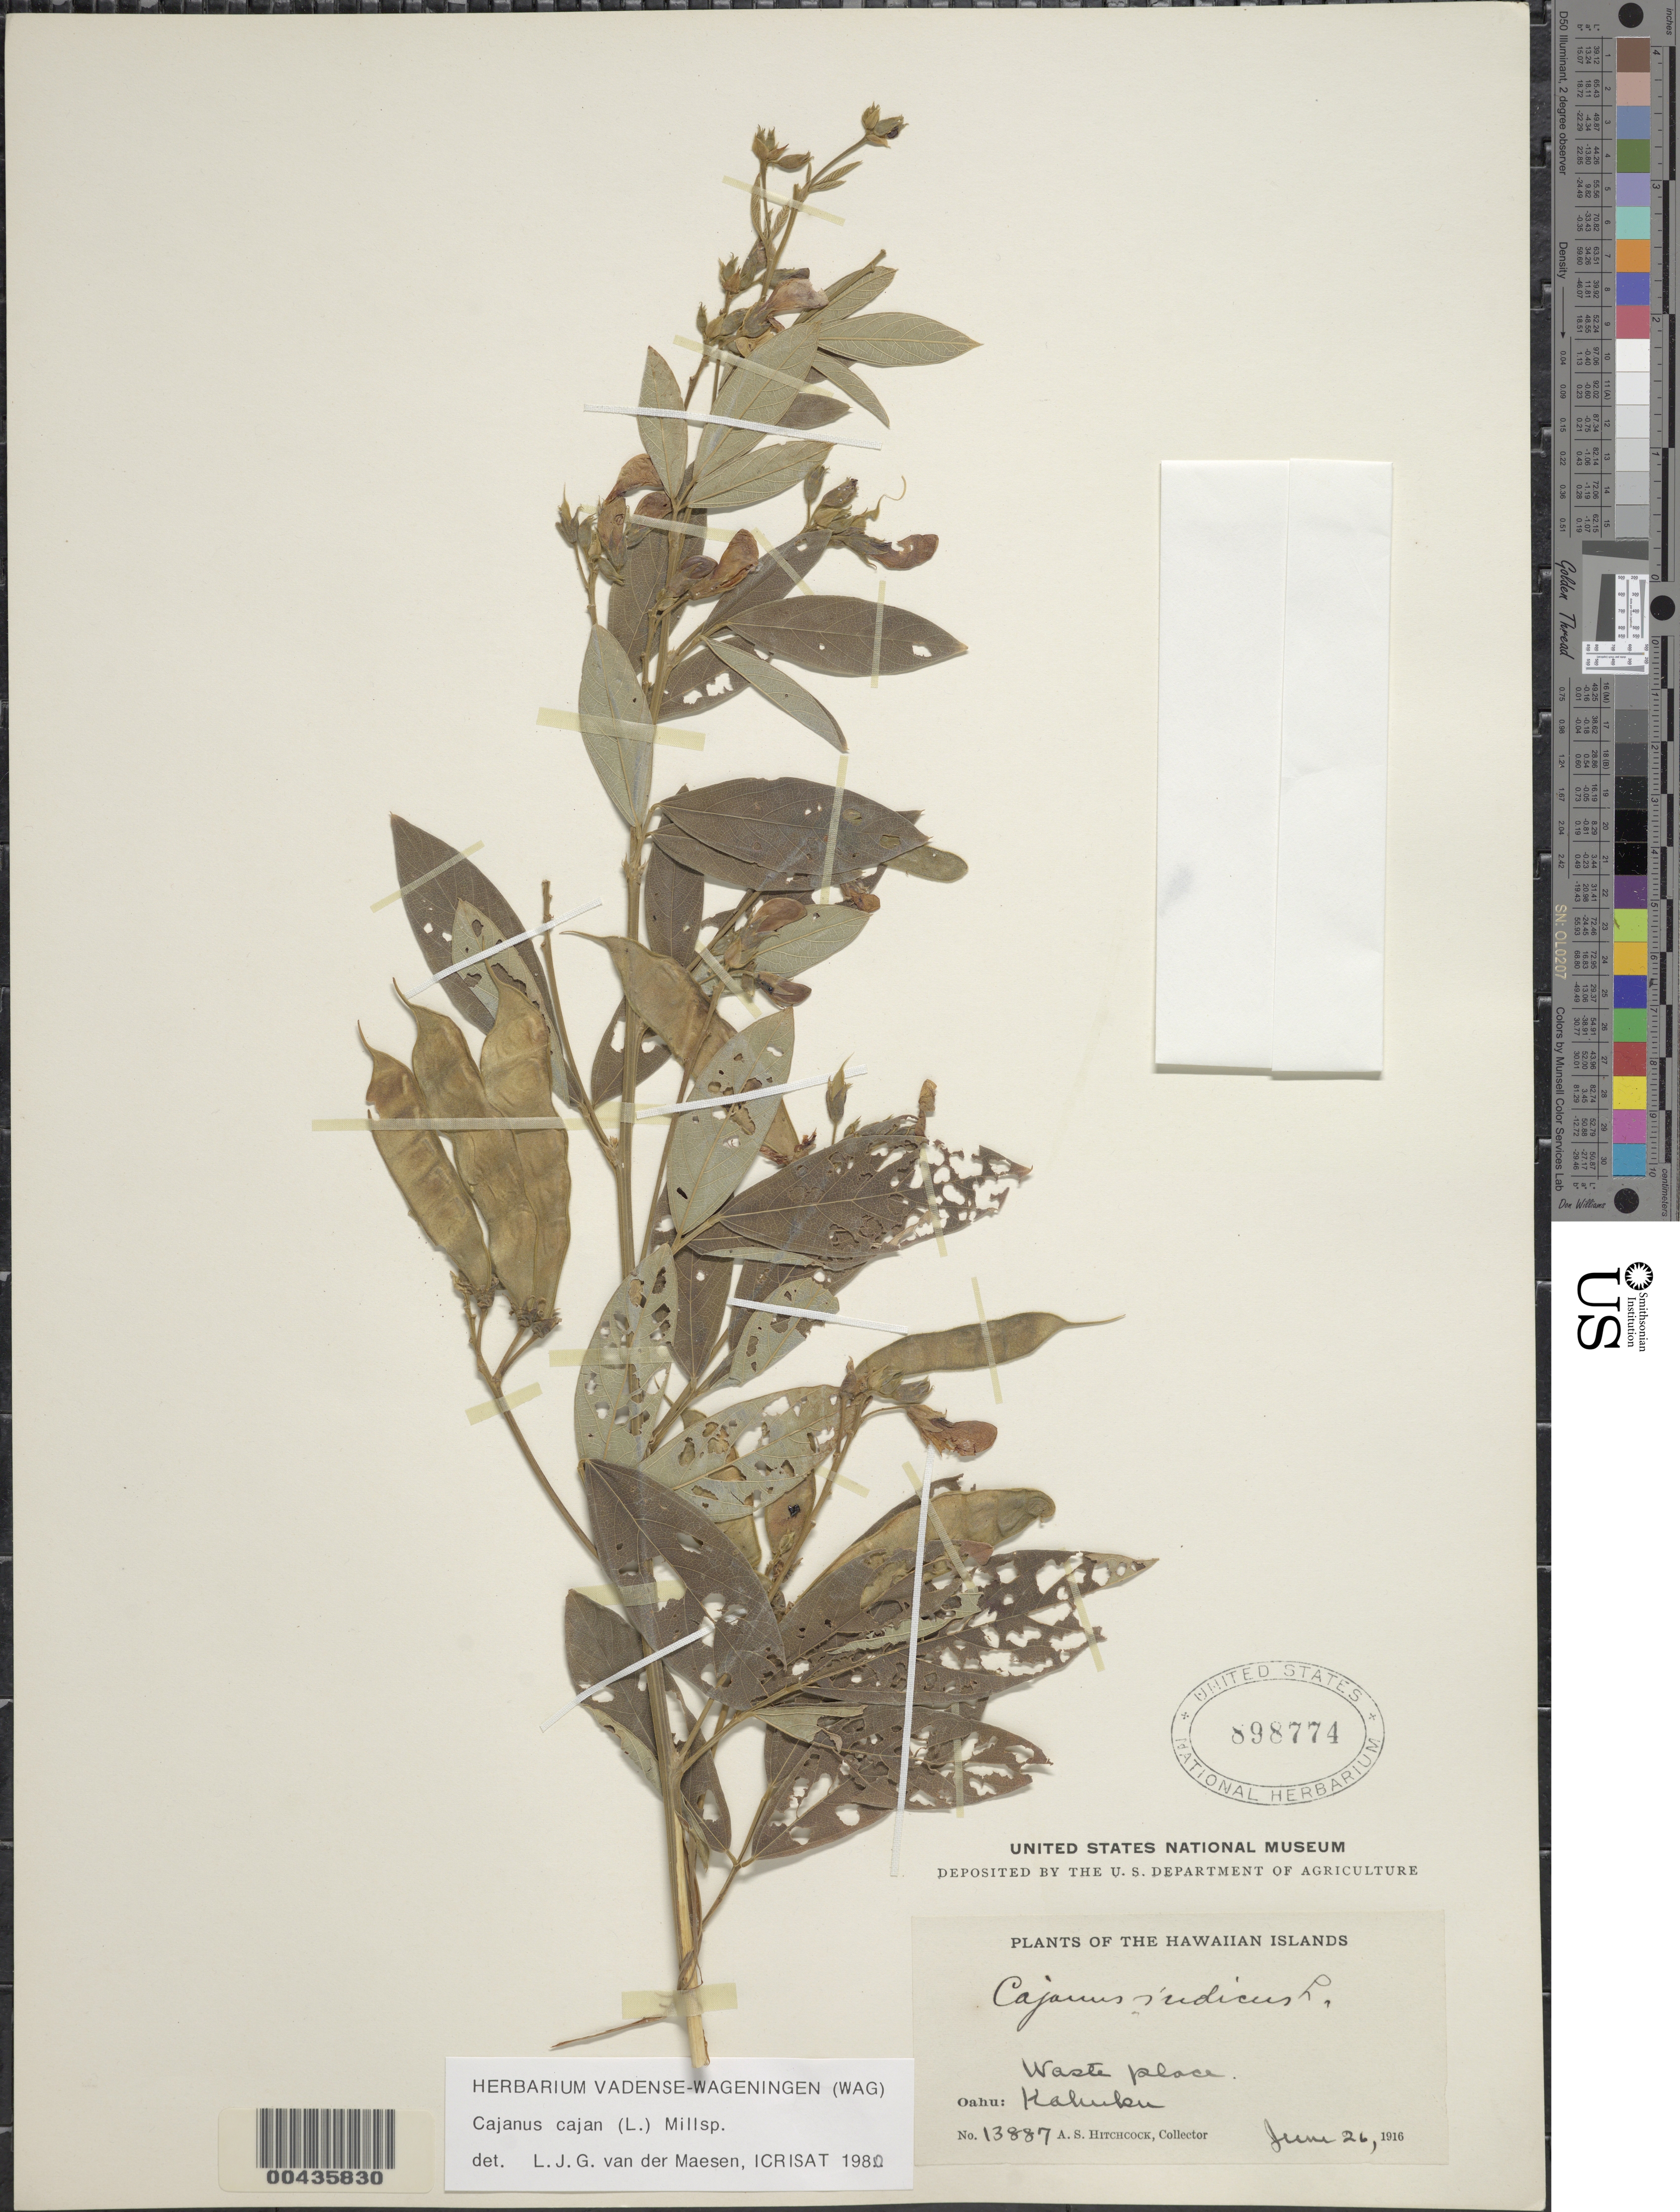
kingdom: Plantae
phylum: Tracheophyta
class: Magnoliopsida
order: Fabales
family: Fabaceae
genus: Cajanus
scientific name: Cajanus cajan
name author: (L.) Huth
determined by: Van Der Maesen, L. J. G., (WAG), Wageningen University (Netherlands)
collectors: A. S. Hitchcock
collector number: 13887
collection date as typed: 26 Jun 1916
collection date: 1916-06-26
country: United States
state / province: Hawaii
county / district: Honolulu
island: Oahu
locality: Kahuku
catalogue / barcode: US 898774